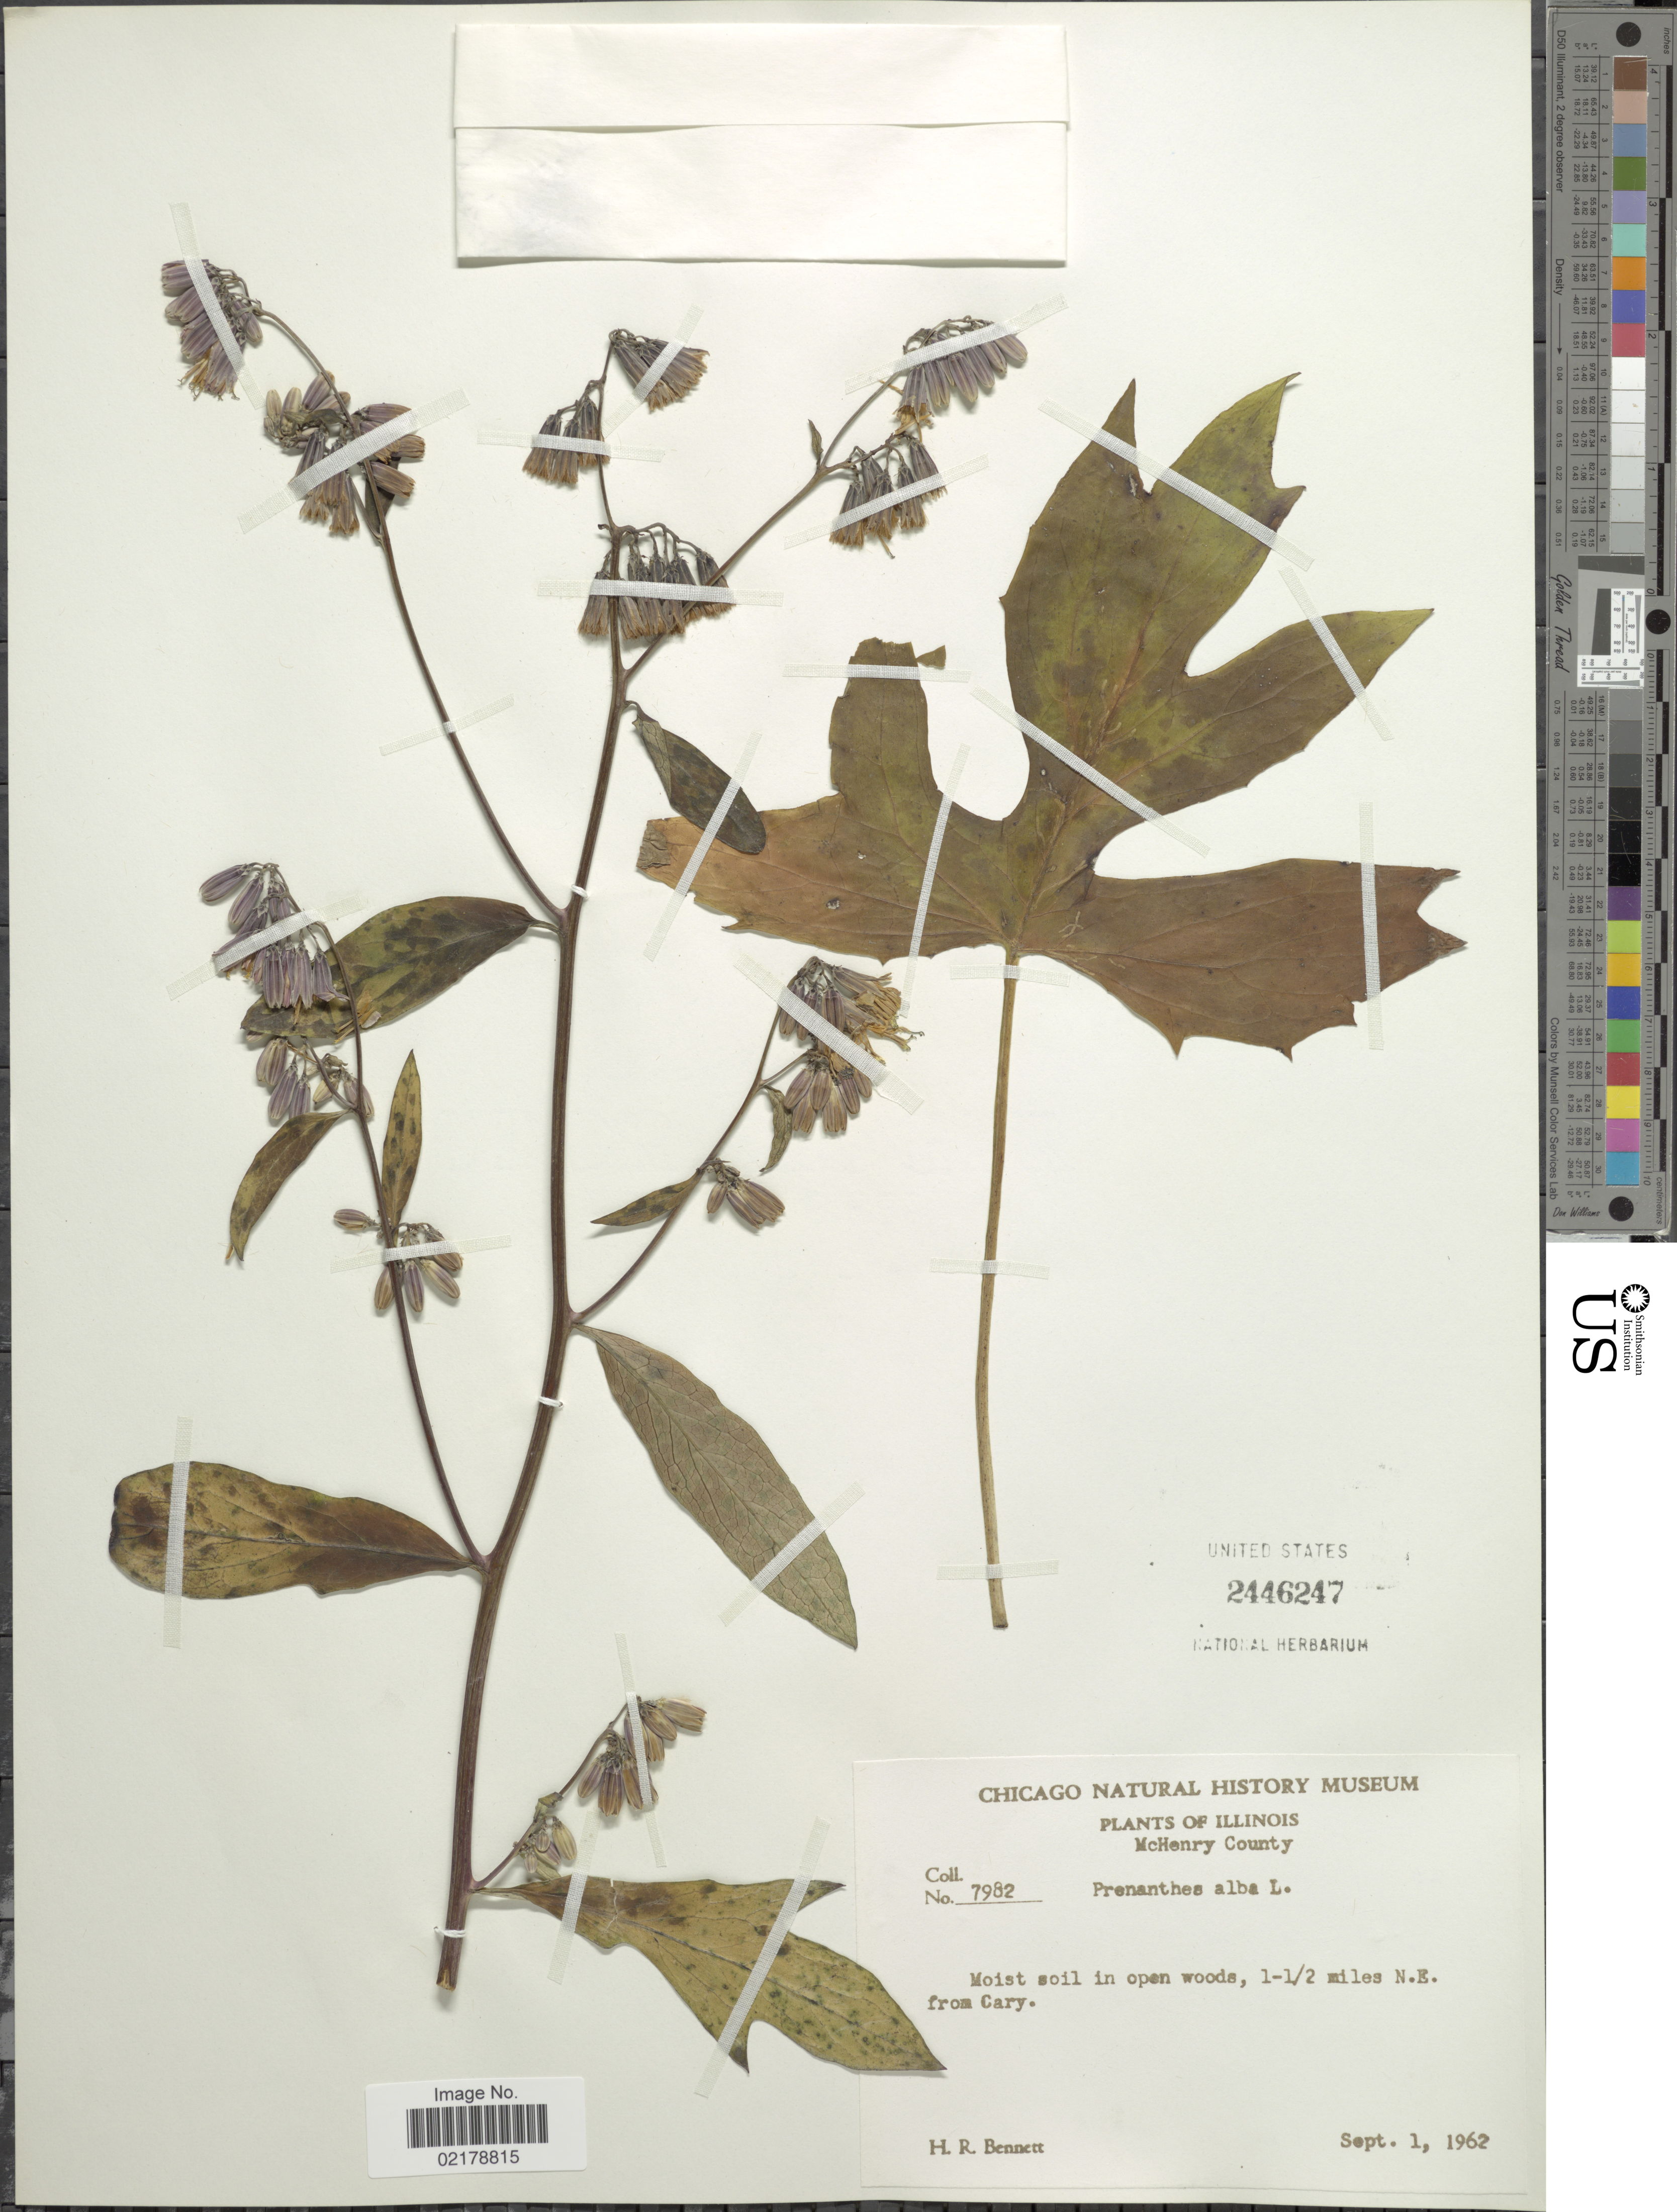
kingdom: Plantae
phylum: Tracheophyta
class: Magnoliopsida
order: Asterales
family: Asteraceae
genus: Nabalus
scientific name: Nabalus albus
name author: (L.) Hook.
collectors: H. R. Bennett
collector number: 7982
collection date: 1962-09-01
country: United States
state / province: Illinois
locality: McHenry County, Moist soil in open woods, 1-1/2 miles N.E. from Cary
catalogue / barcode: US 2446247